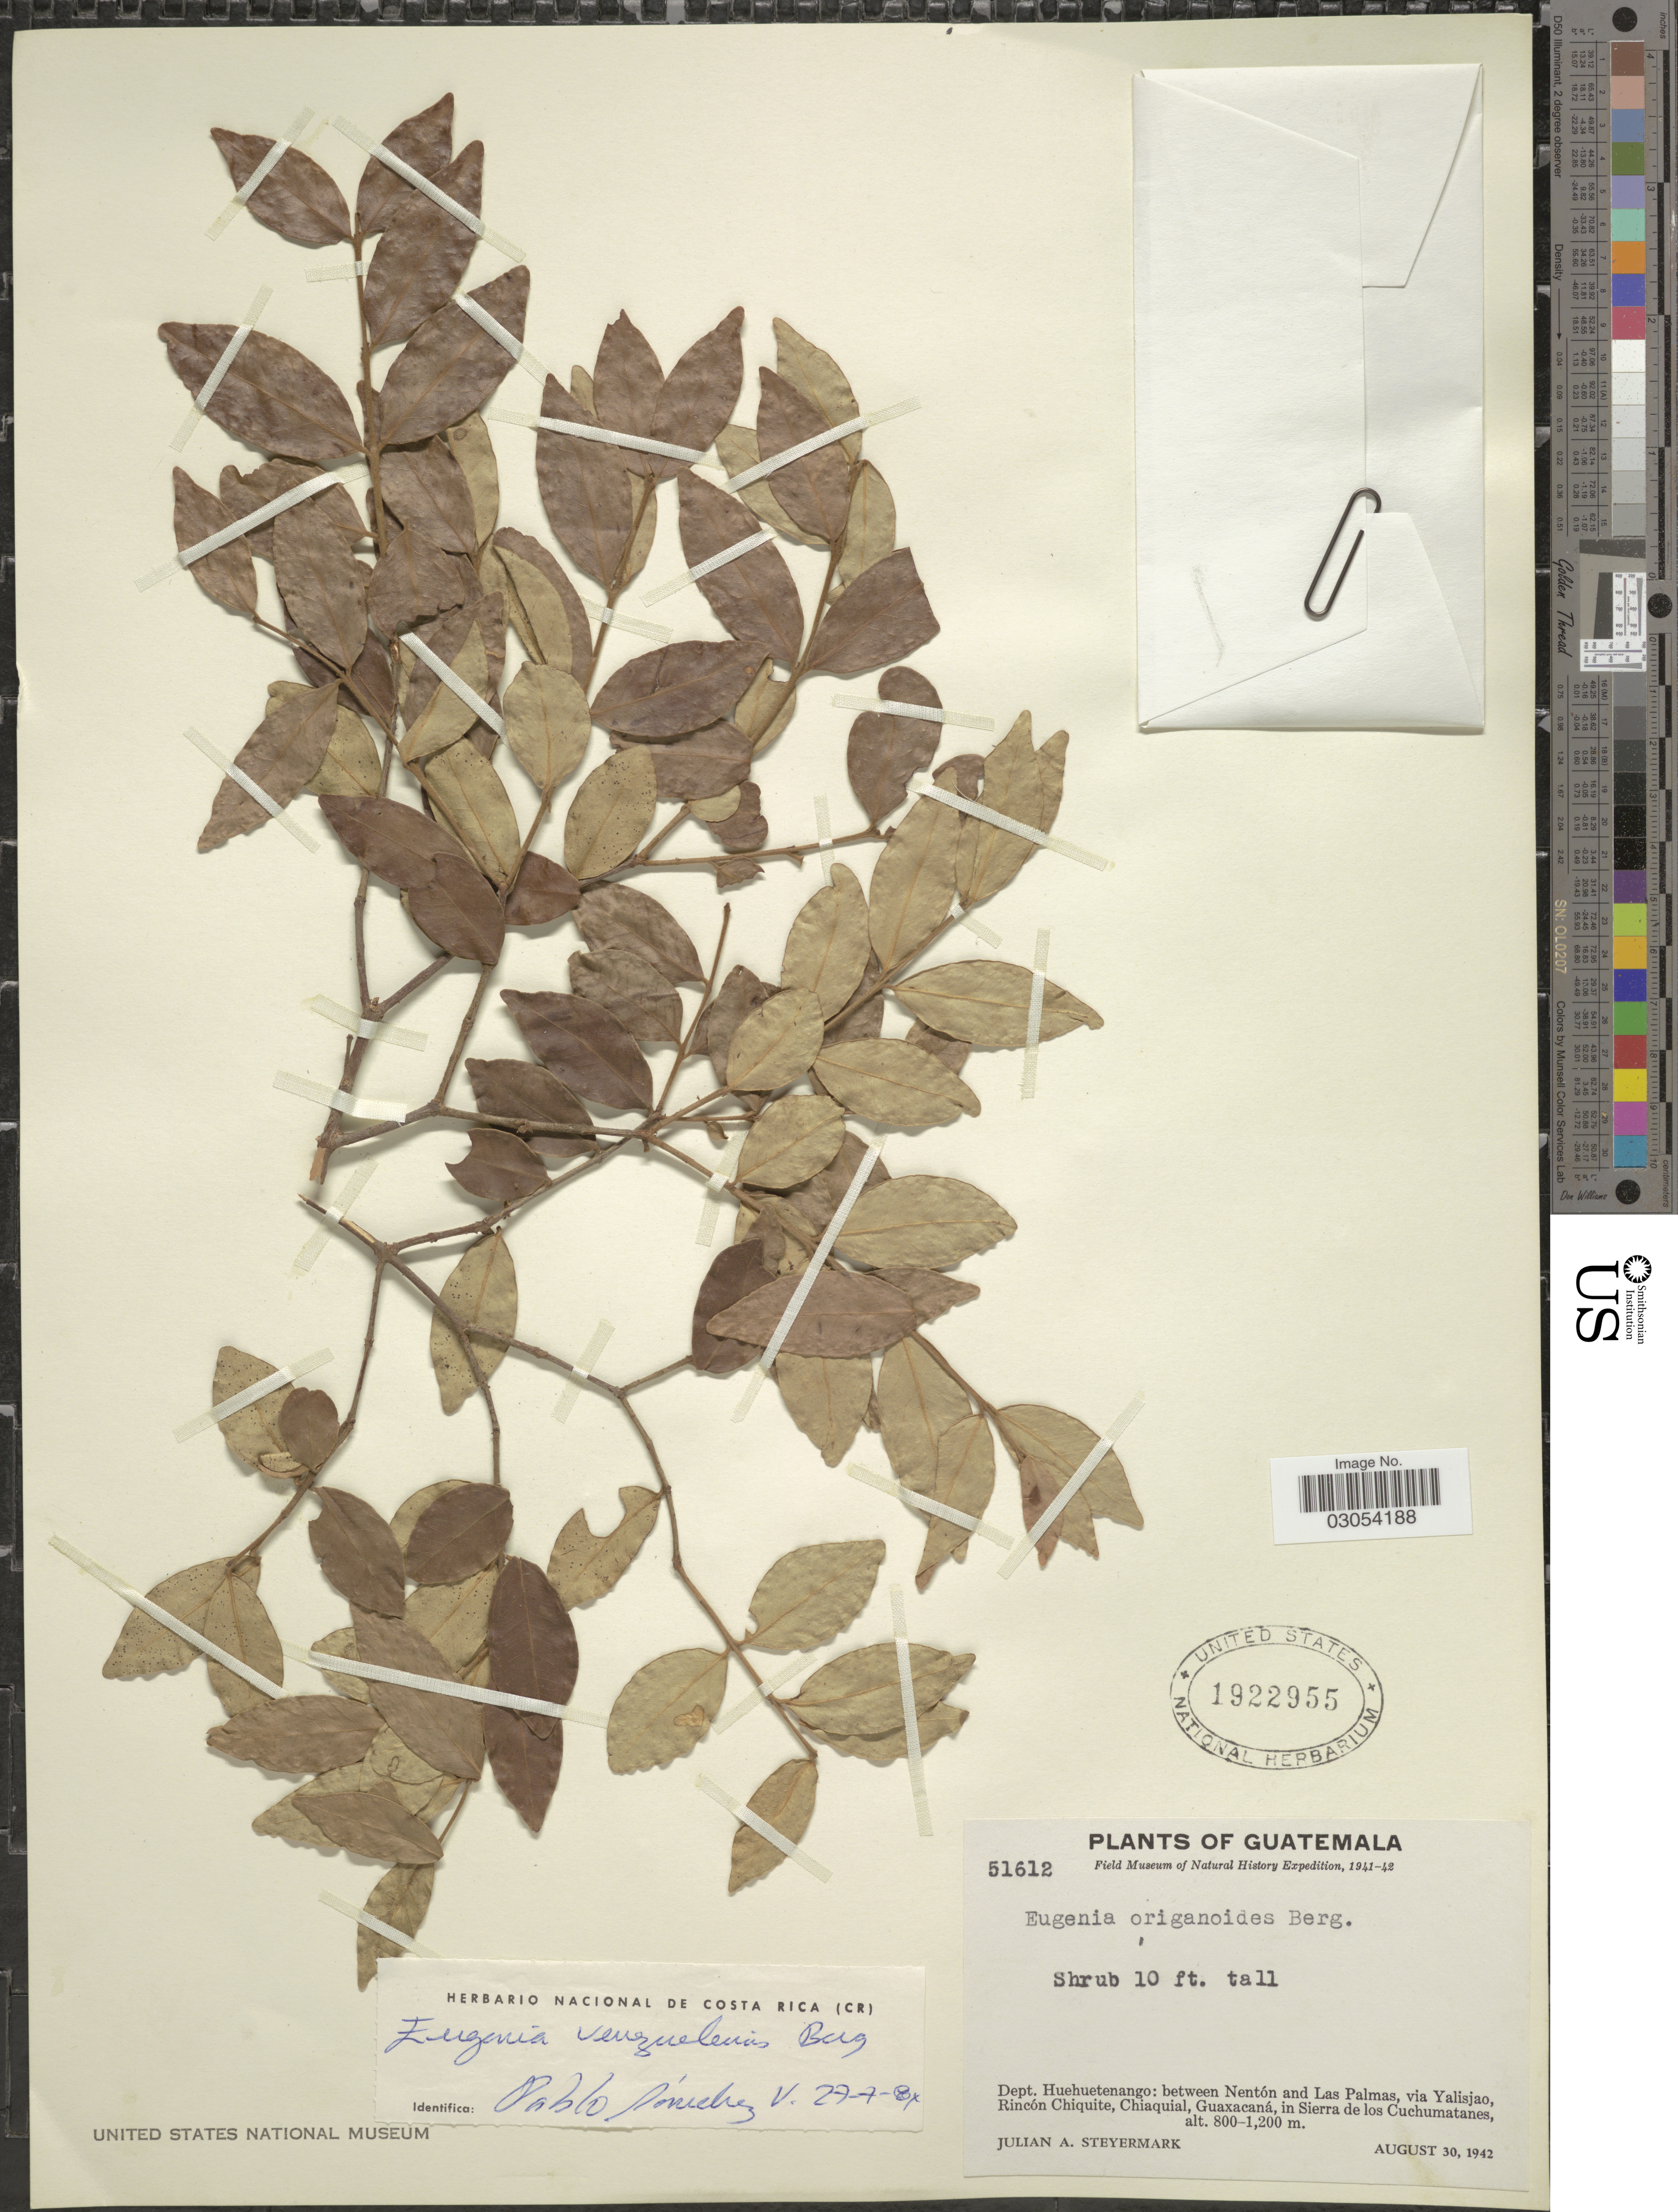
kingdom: Plantae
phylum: Tracheophyta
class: Magnoliopsida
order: Myrtales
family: Myrtaceae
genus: Eugenia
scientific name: Eugenia venezuelensis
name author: O. Berg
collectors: J. Steyermark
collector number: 51612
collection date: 1942-08-30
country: Guatemala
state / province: Huehuetenango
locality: Dept. Huehuetenango: between Nentón and Las Palmas, via Yalisjao, Rincón Chiquite, Chiaquial, Guaxacaná, in Sierra de los Cuchumatanes.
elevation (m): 800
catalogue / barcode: US 1922955